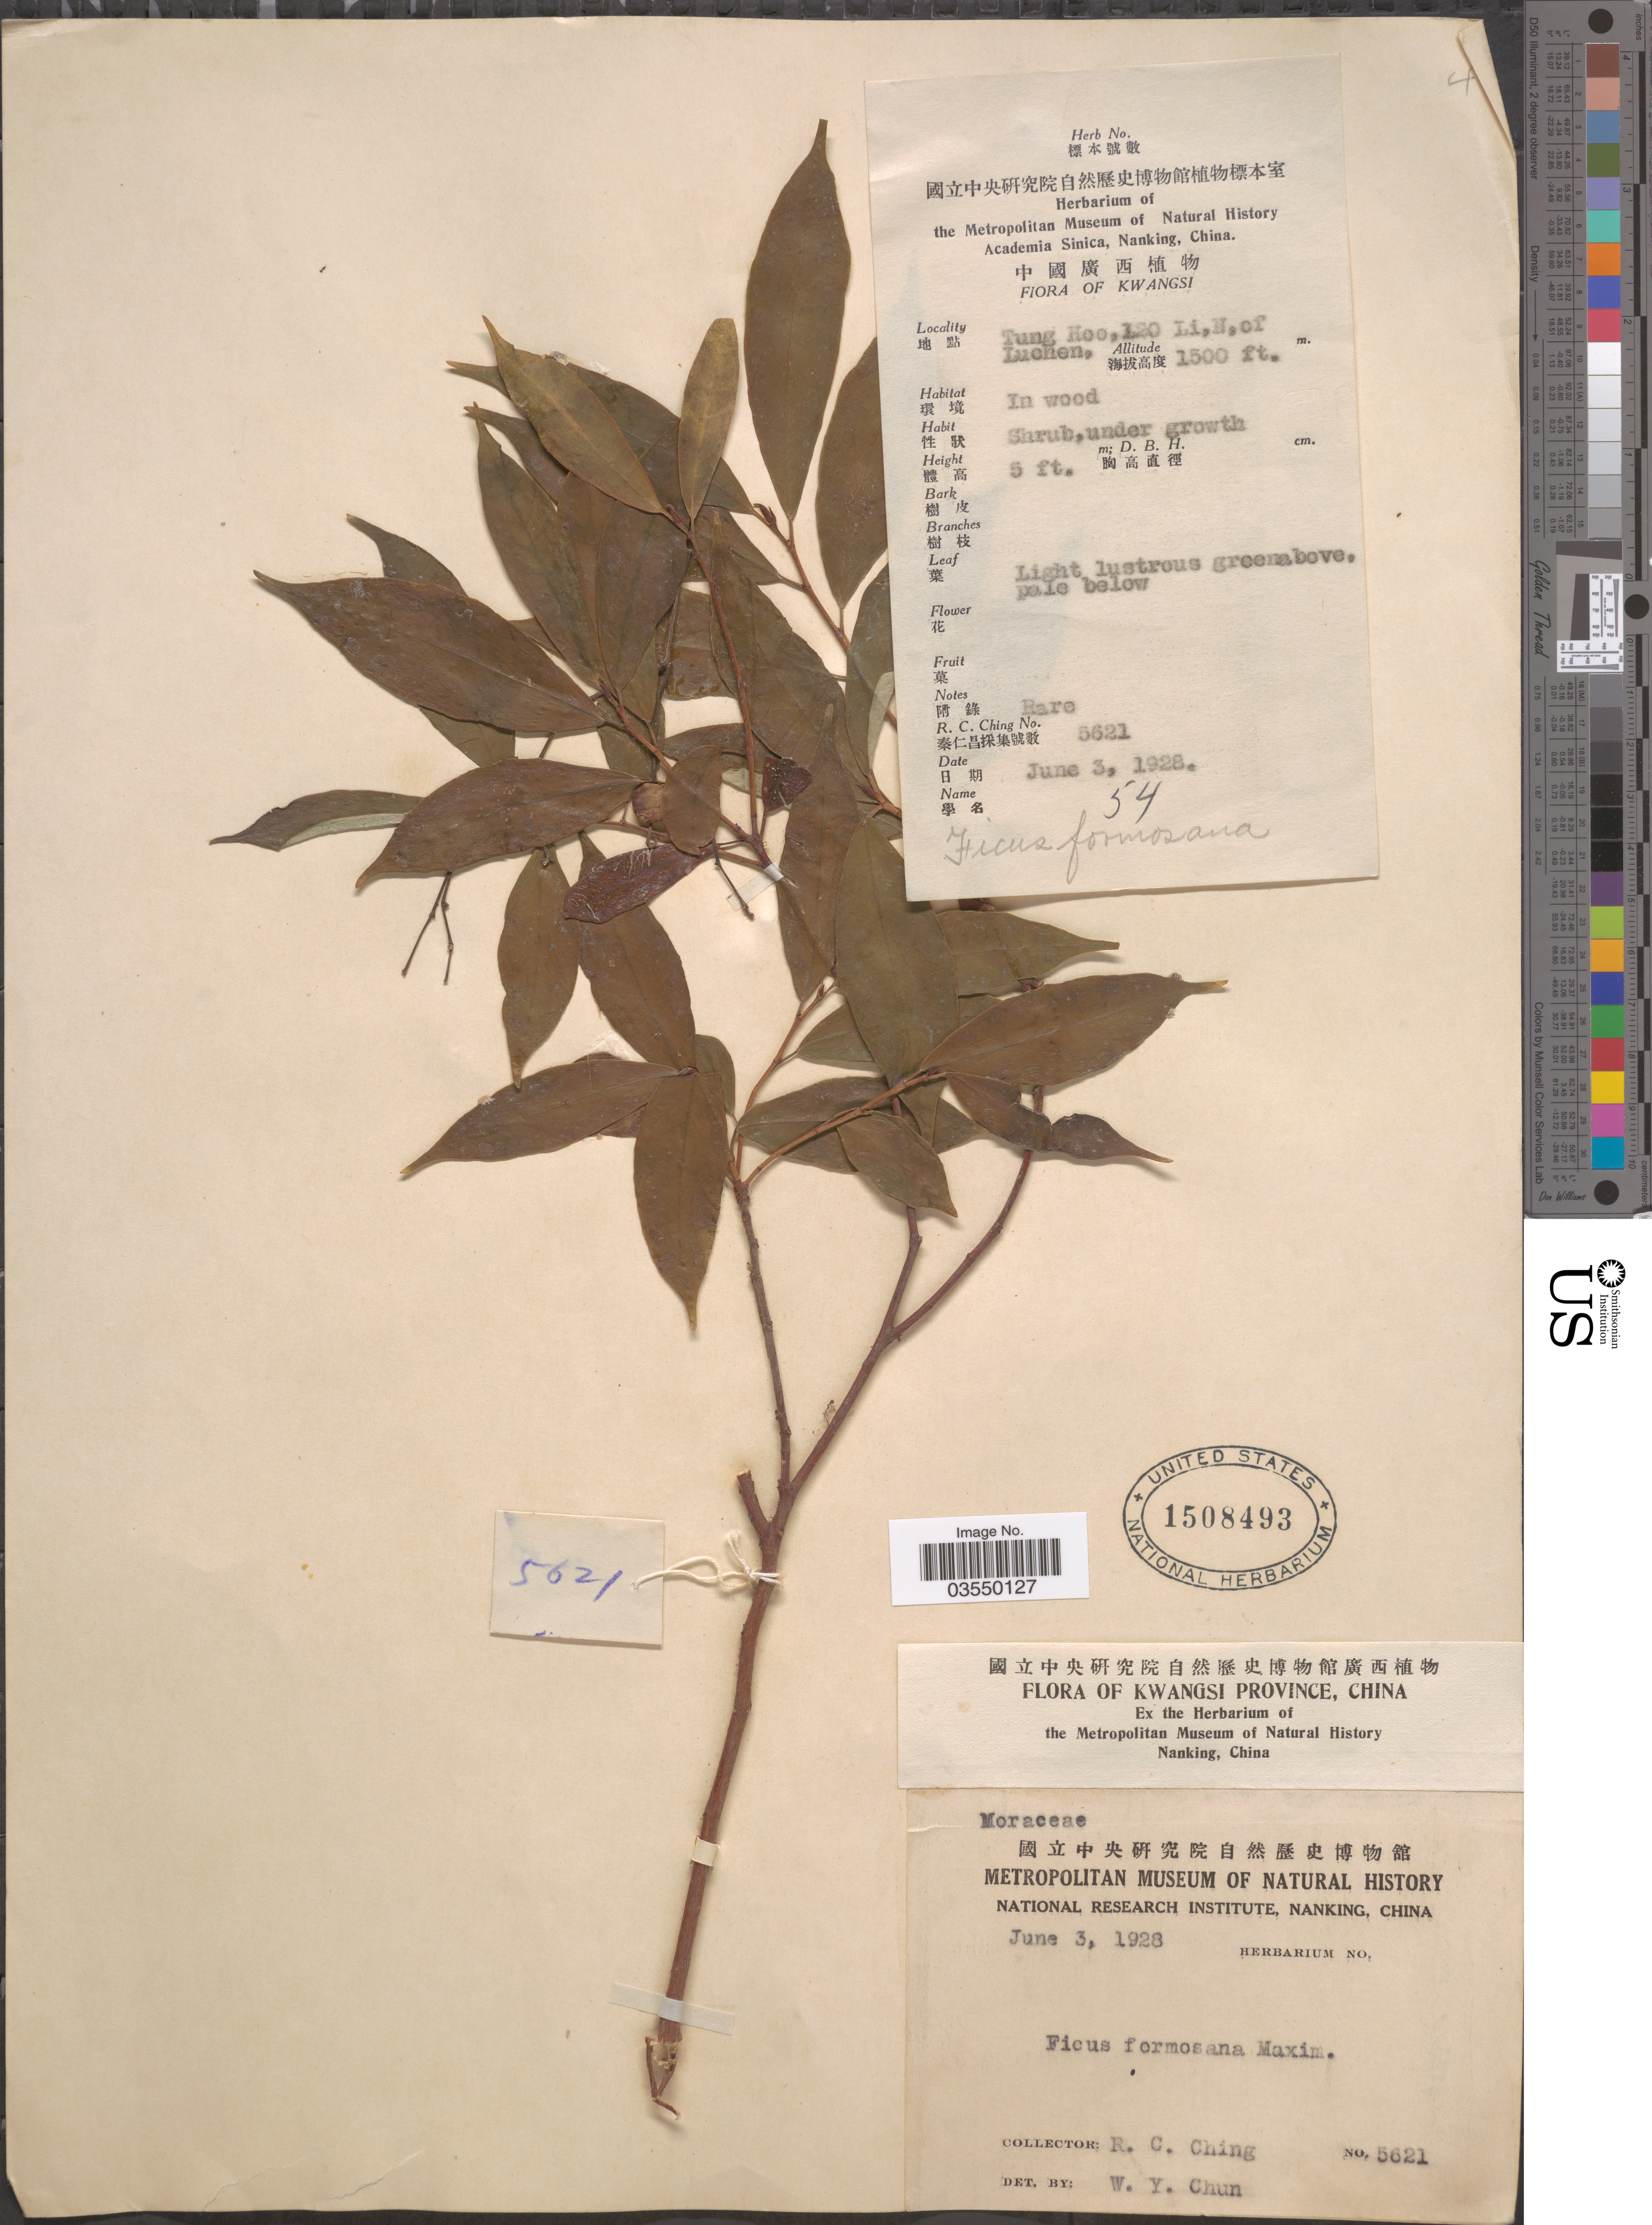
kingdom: Plantae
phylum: Tracheophyta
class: Magnoliopsida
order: Rosales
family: Moraceae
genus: Ficus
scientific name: Ficus formosana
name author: Maxim.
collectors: R. C. Ching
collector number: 5621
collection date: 1928-06-03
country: China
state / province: Guangxi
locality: Kwangsi Province. Tung Hoo, 120 Li, N, of Luchen.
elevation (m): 457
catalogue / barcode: US 1508493